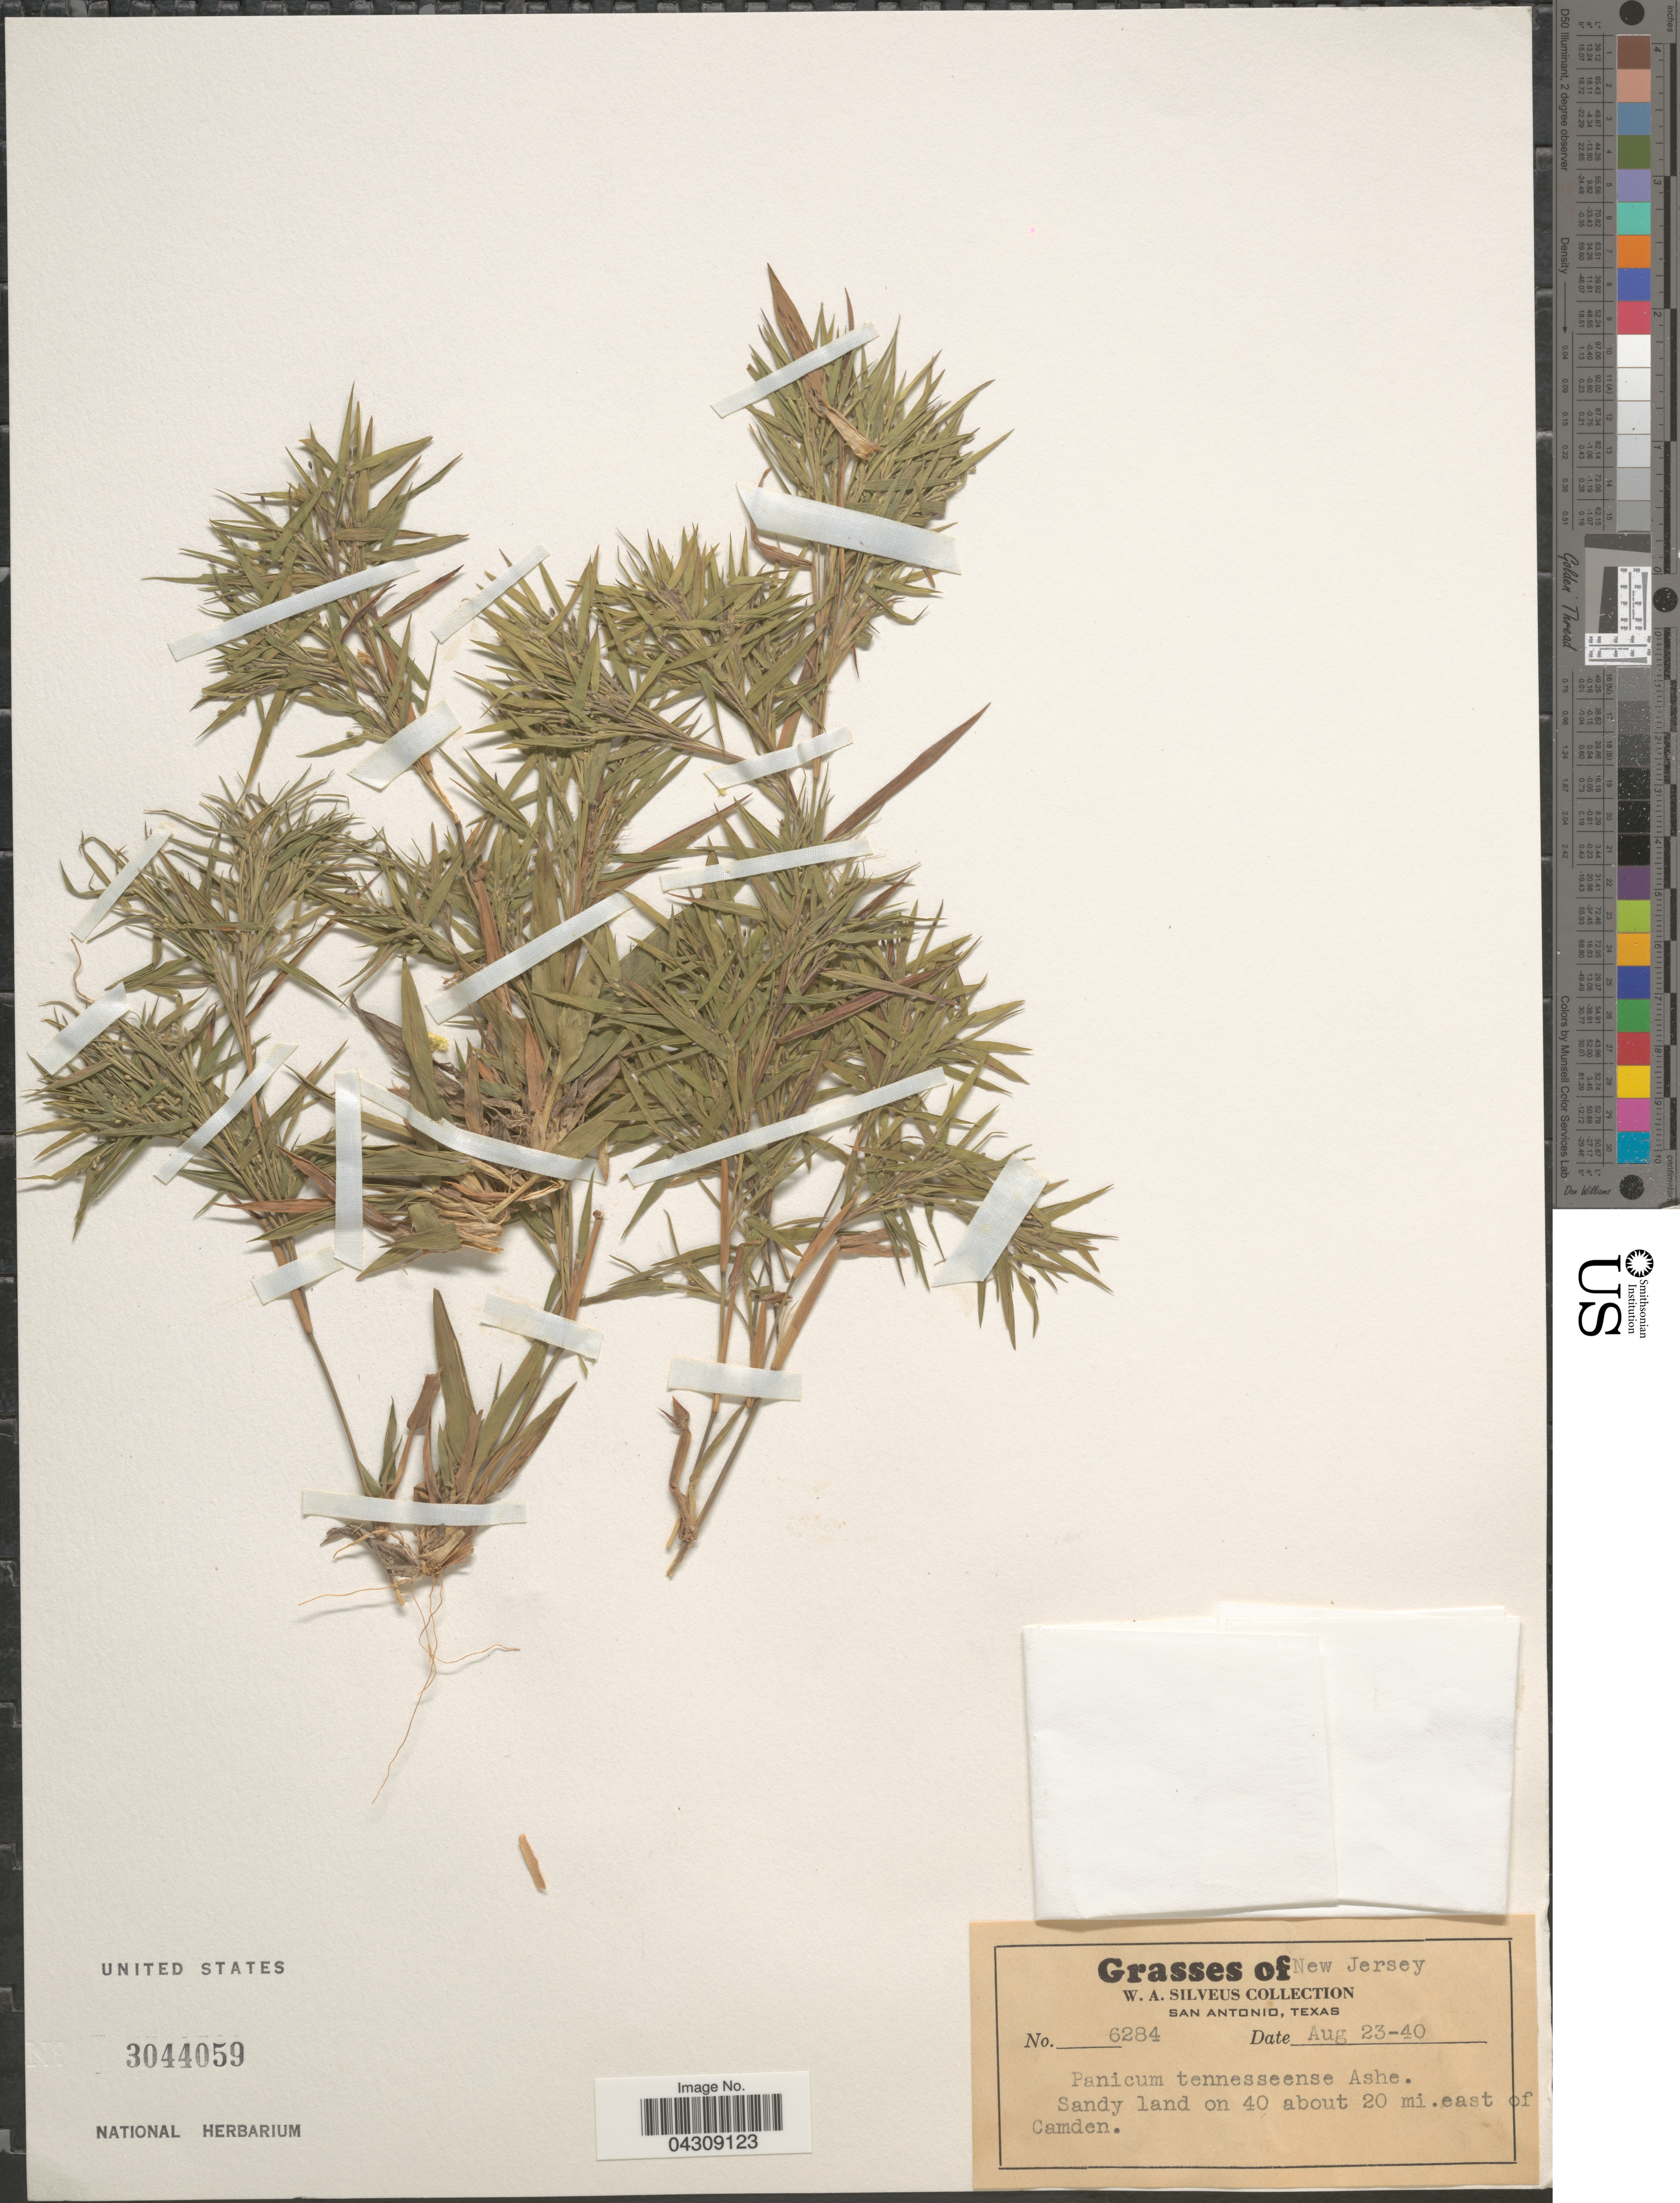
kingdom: Plantae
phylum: Tracheophyta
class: Liliopsida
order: Poales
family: Poaceae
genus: Dichanthelium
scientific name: Dichanthelium acuminatum var. acuminatum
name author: (Sw.) Gould & C.A. Clark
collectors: W. Silveus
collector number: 6284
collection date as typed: Transcribed d/m/y: 23/8/40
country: United States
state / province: New Jersey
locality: Sandy land on 40 about 20 mi. east of Camden.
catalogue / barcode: US 3044059